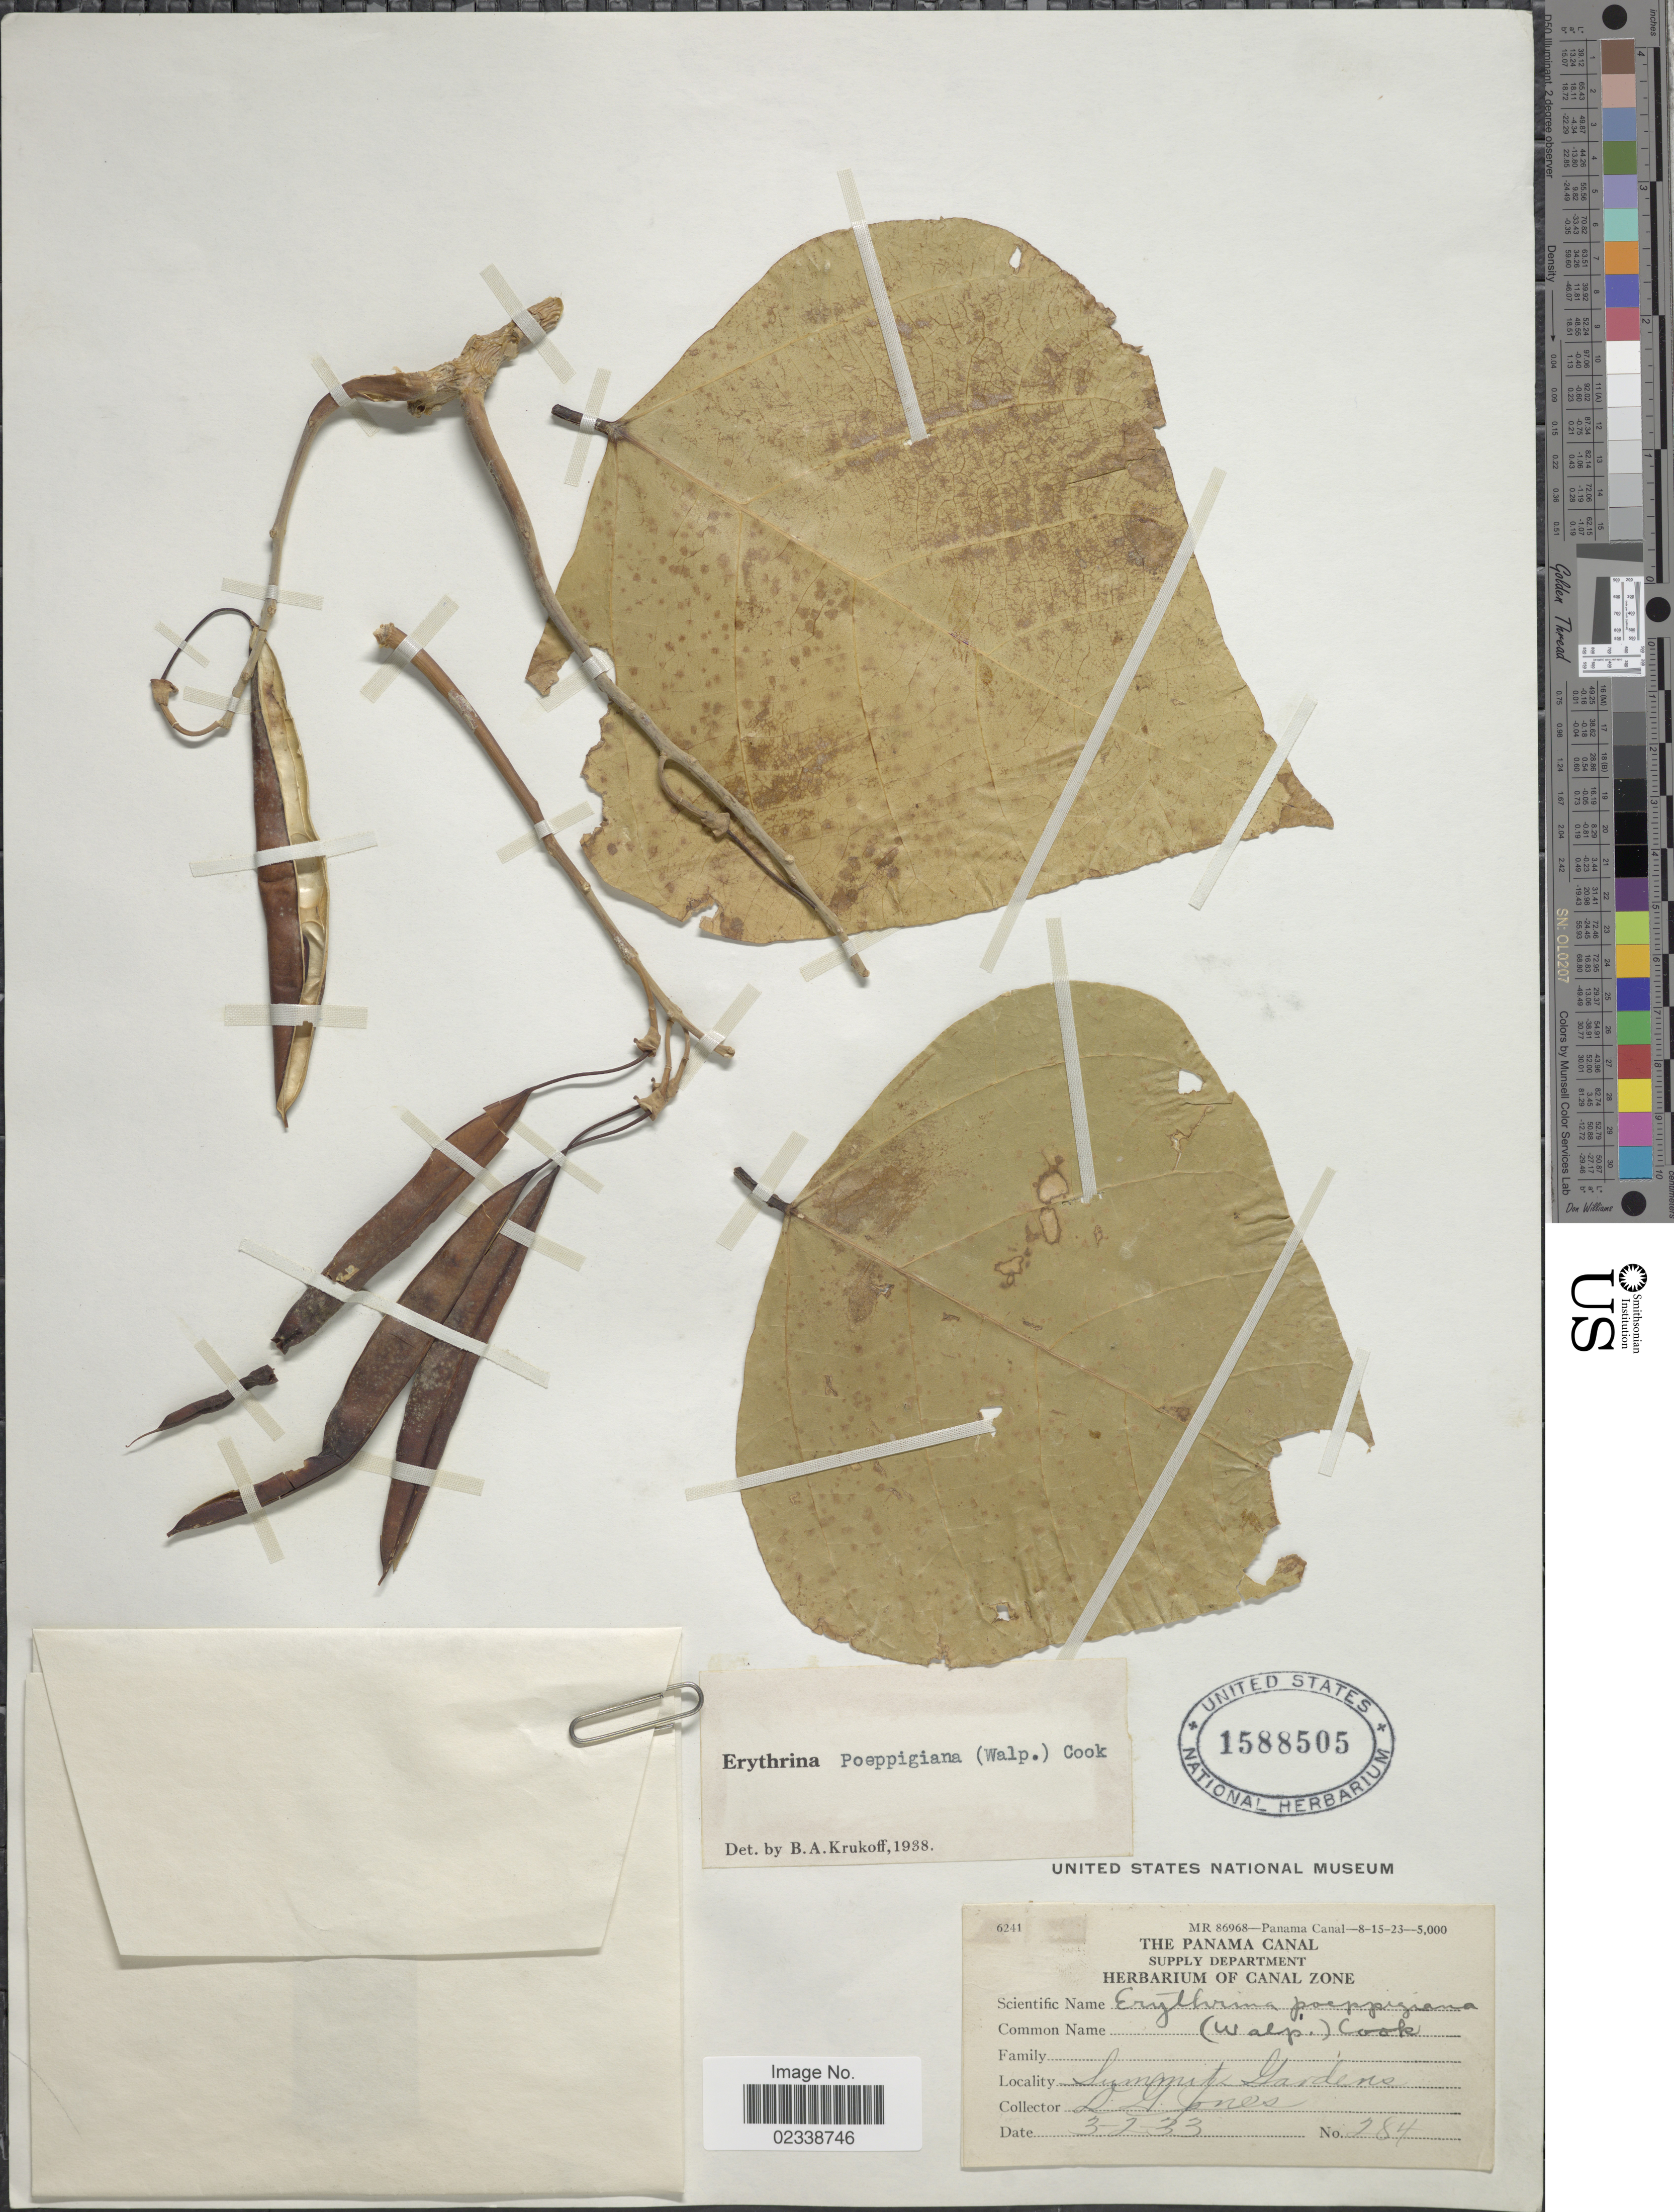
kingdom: Plantae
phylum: Tracheophyta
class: Magnoliopsida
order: Fabales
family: Fabaceae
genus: Erythrina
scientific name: Erythrina poeppigiana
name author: (Walp.) O.F. Cook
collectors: D. Jones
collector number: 284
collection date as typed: Transcribed d/m/y: 3/2/33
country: Panama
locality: The Panama Canal, Summit Gardens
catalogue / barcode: US 1588505